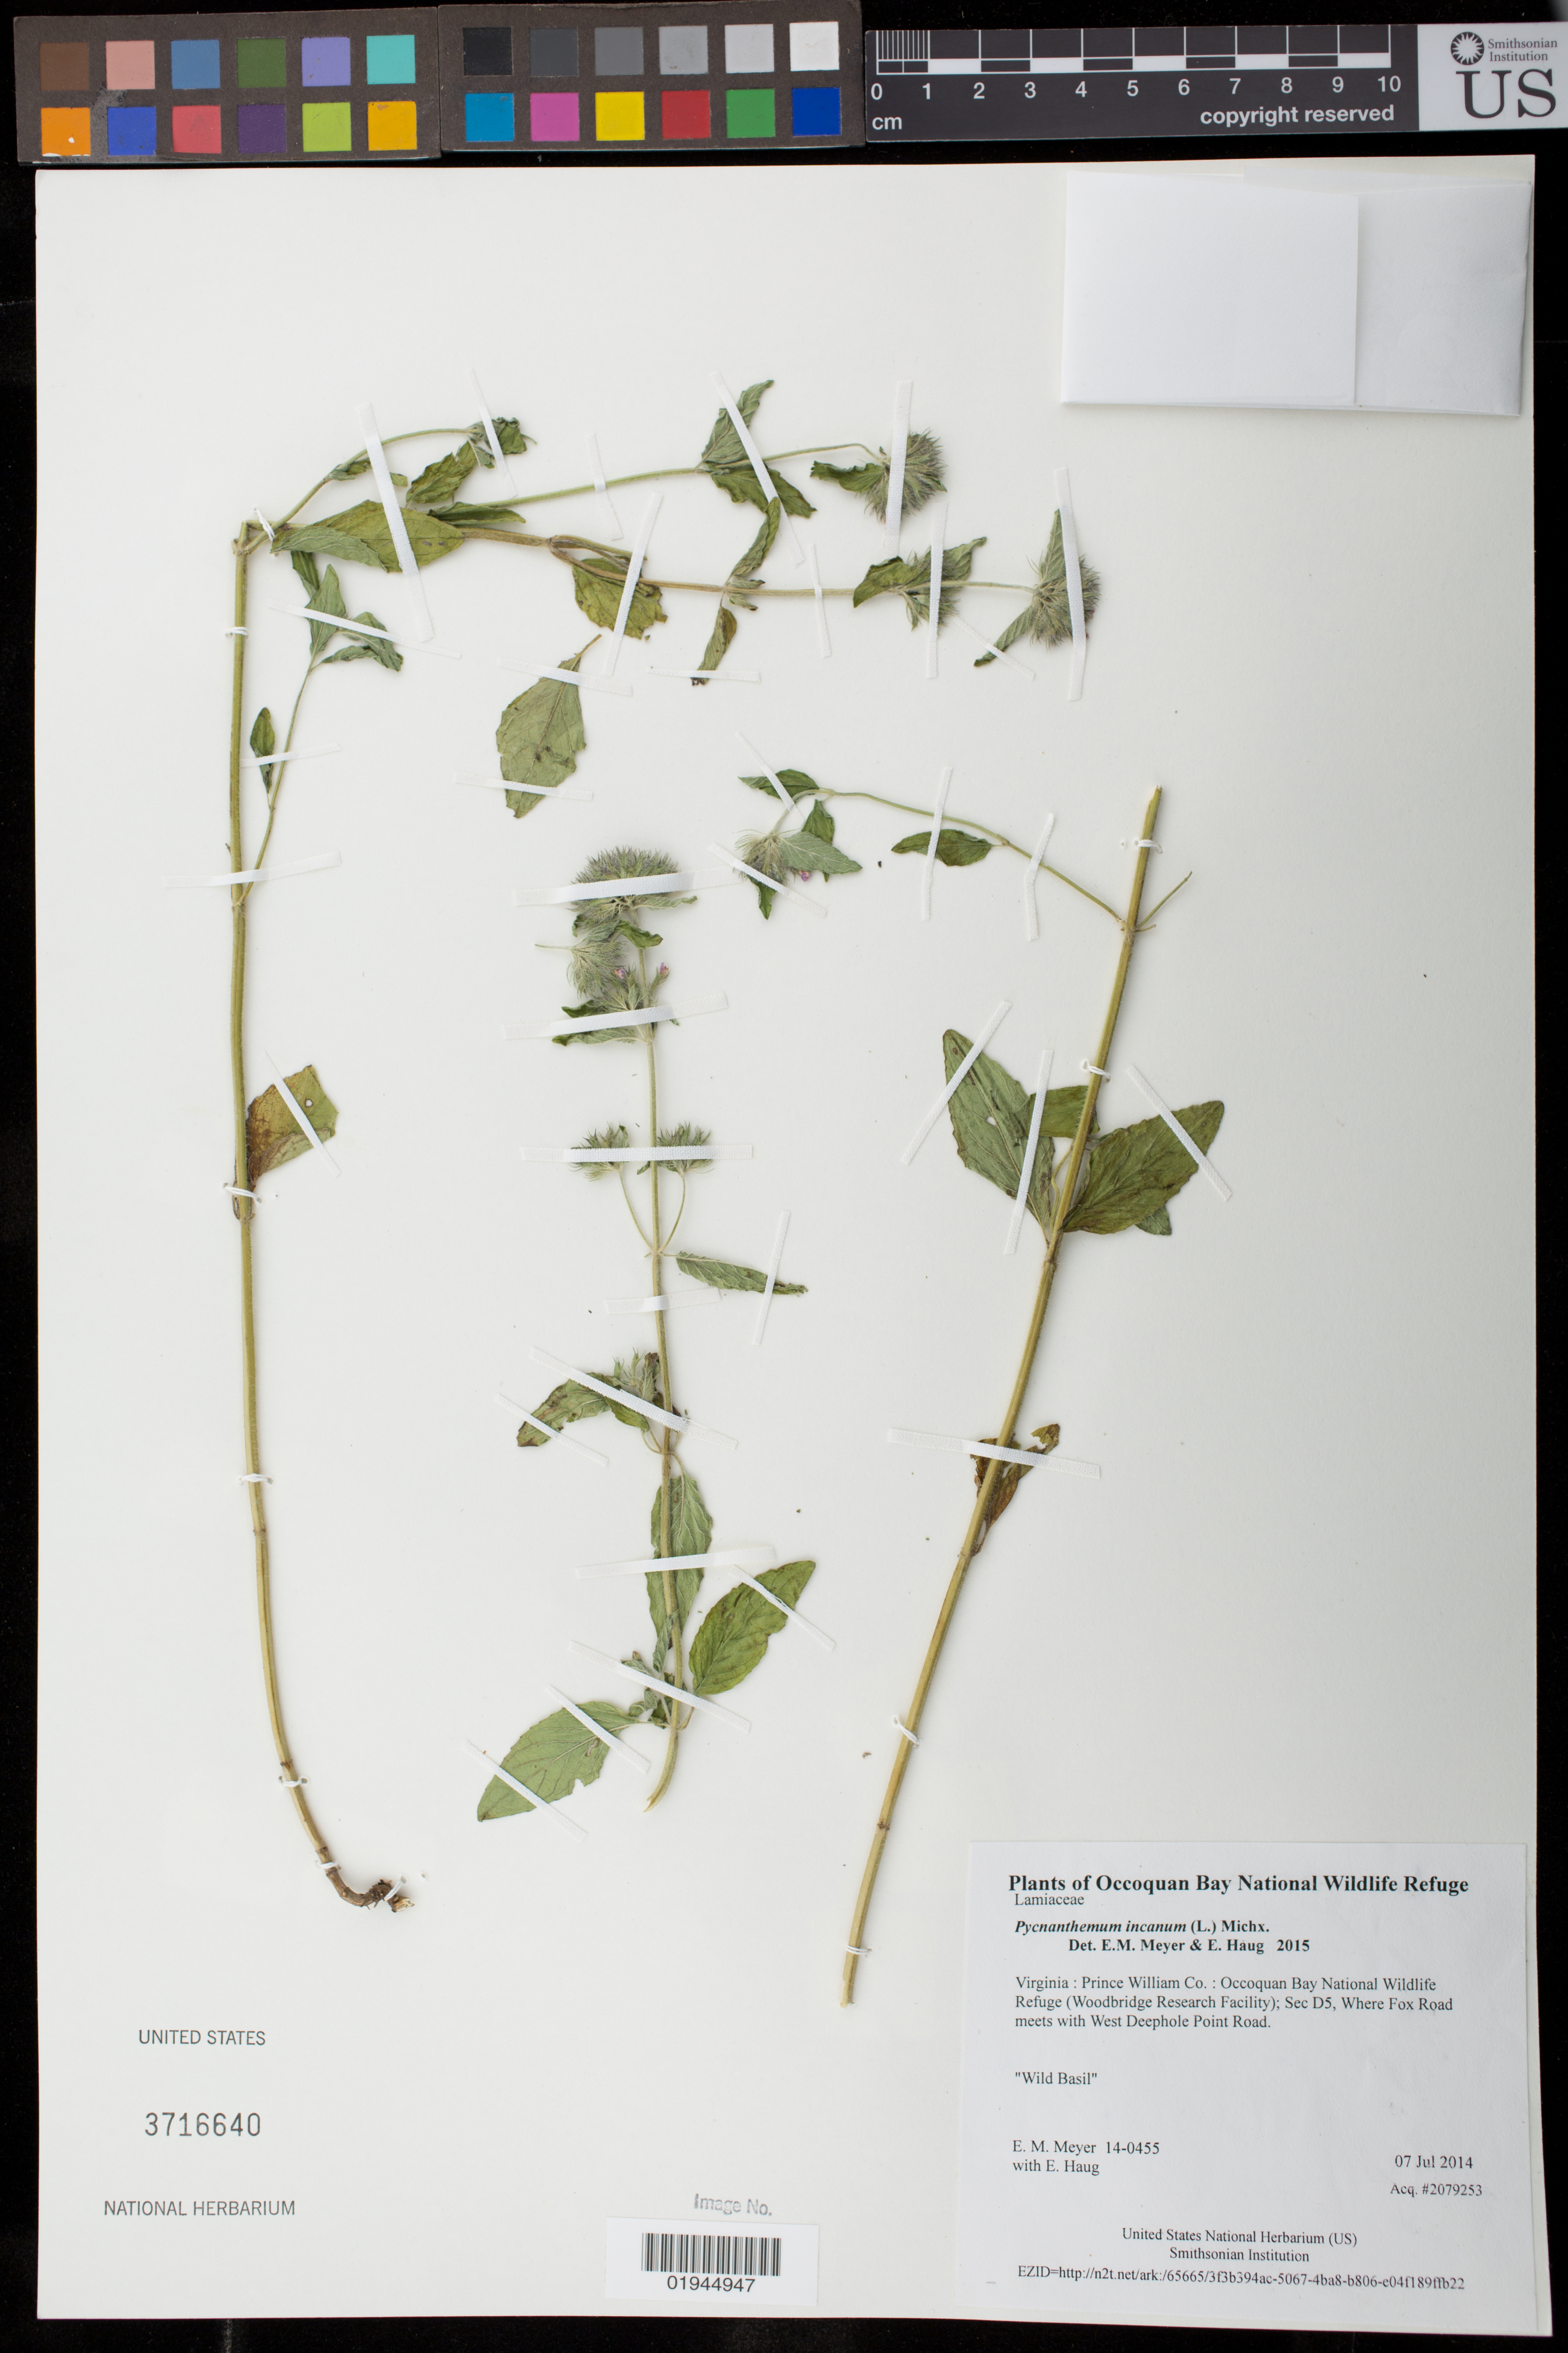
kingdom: Plantae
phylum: Tracheophyta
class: Magnoliopsida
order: Lamiales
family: Lamiaceae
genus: Pycnanthemum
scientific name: Pycnanthemum incanum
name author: (L.) Michx.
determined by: Meyer, E. M.; Haug, E.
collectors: E. M. Meyer & E. Haug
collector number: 14-0455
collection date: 2014-07-07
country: United States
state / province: Virginia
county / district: Prince William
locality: Occoquan Bay National Wildlife Refuge (Woodbridge Research Facility); Sec D5, Where Fox Road meets with West Deephole Point Road.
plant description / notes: Wild Basil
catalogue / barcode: US 3716640